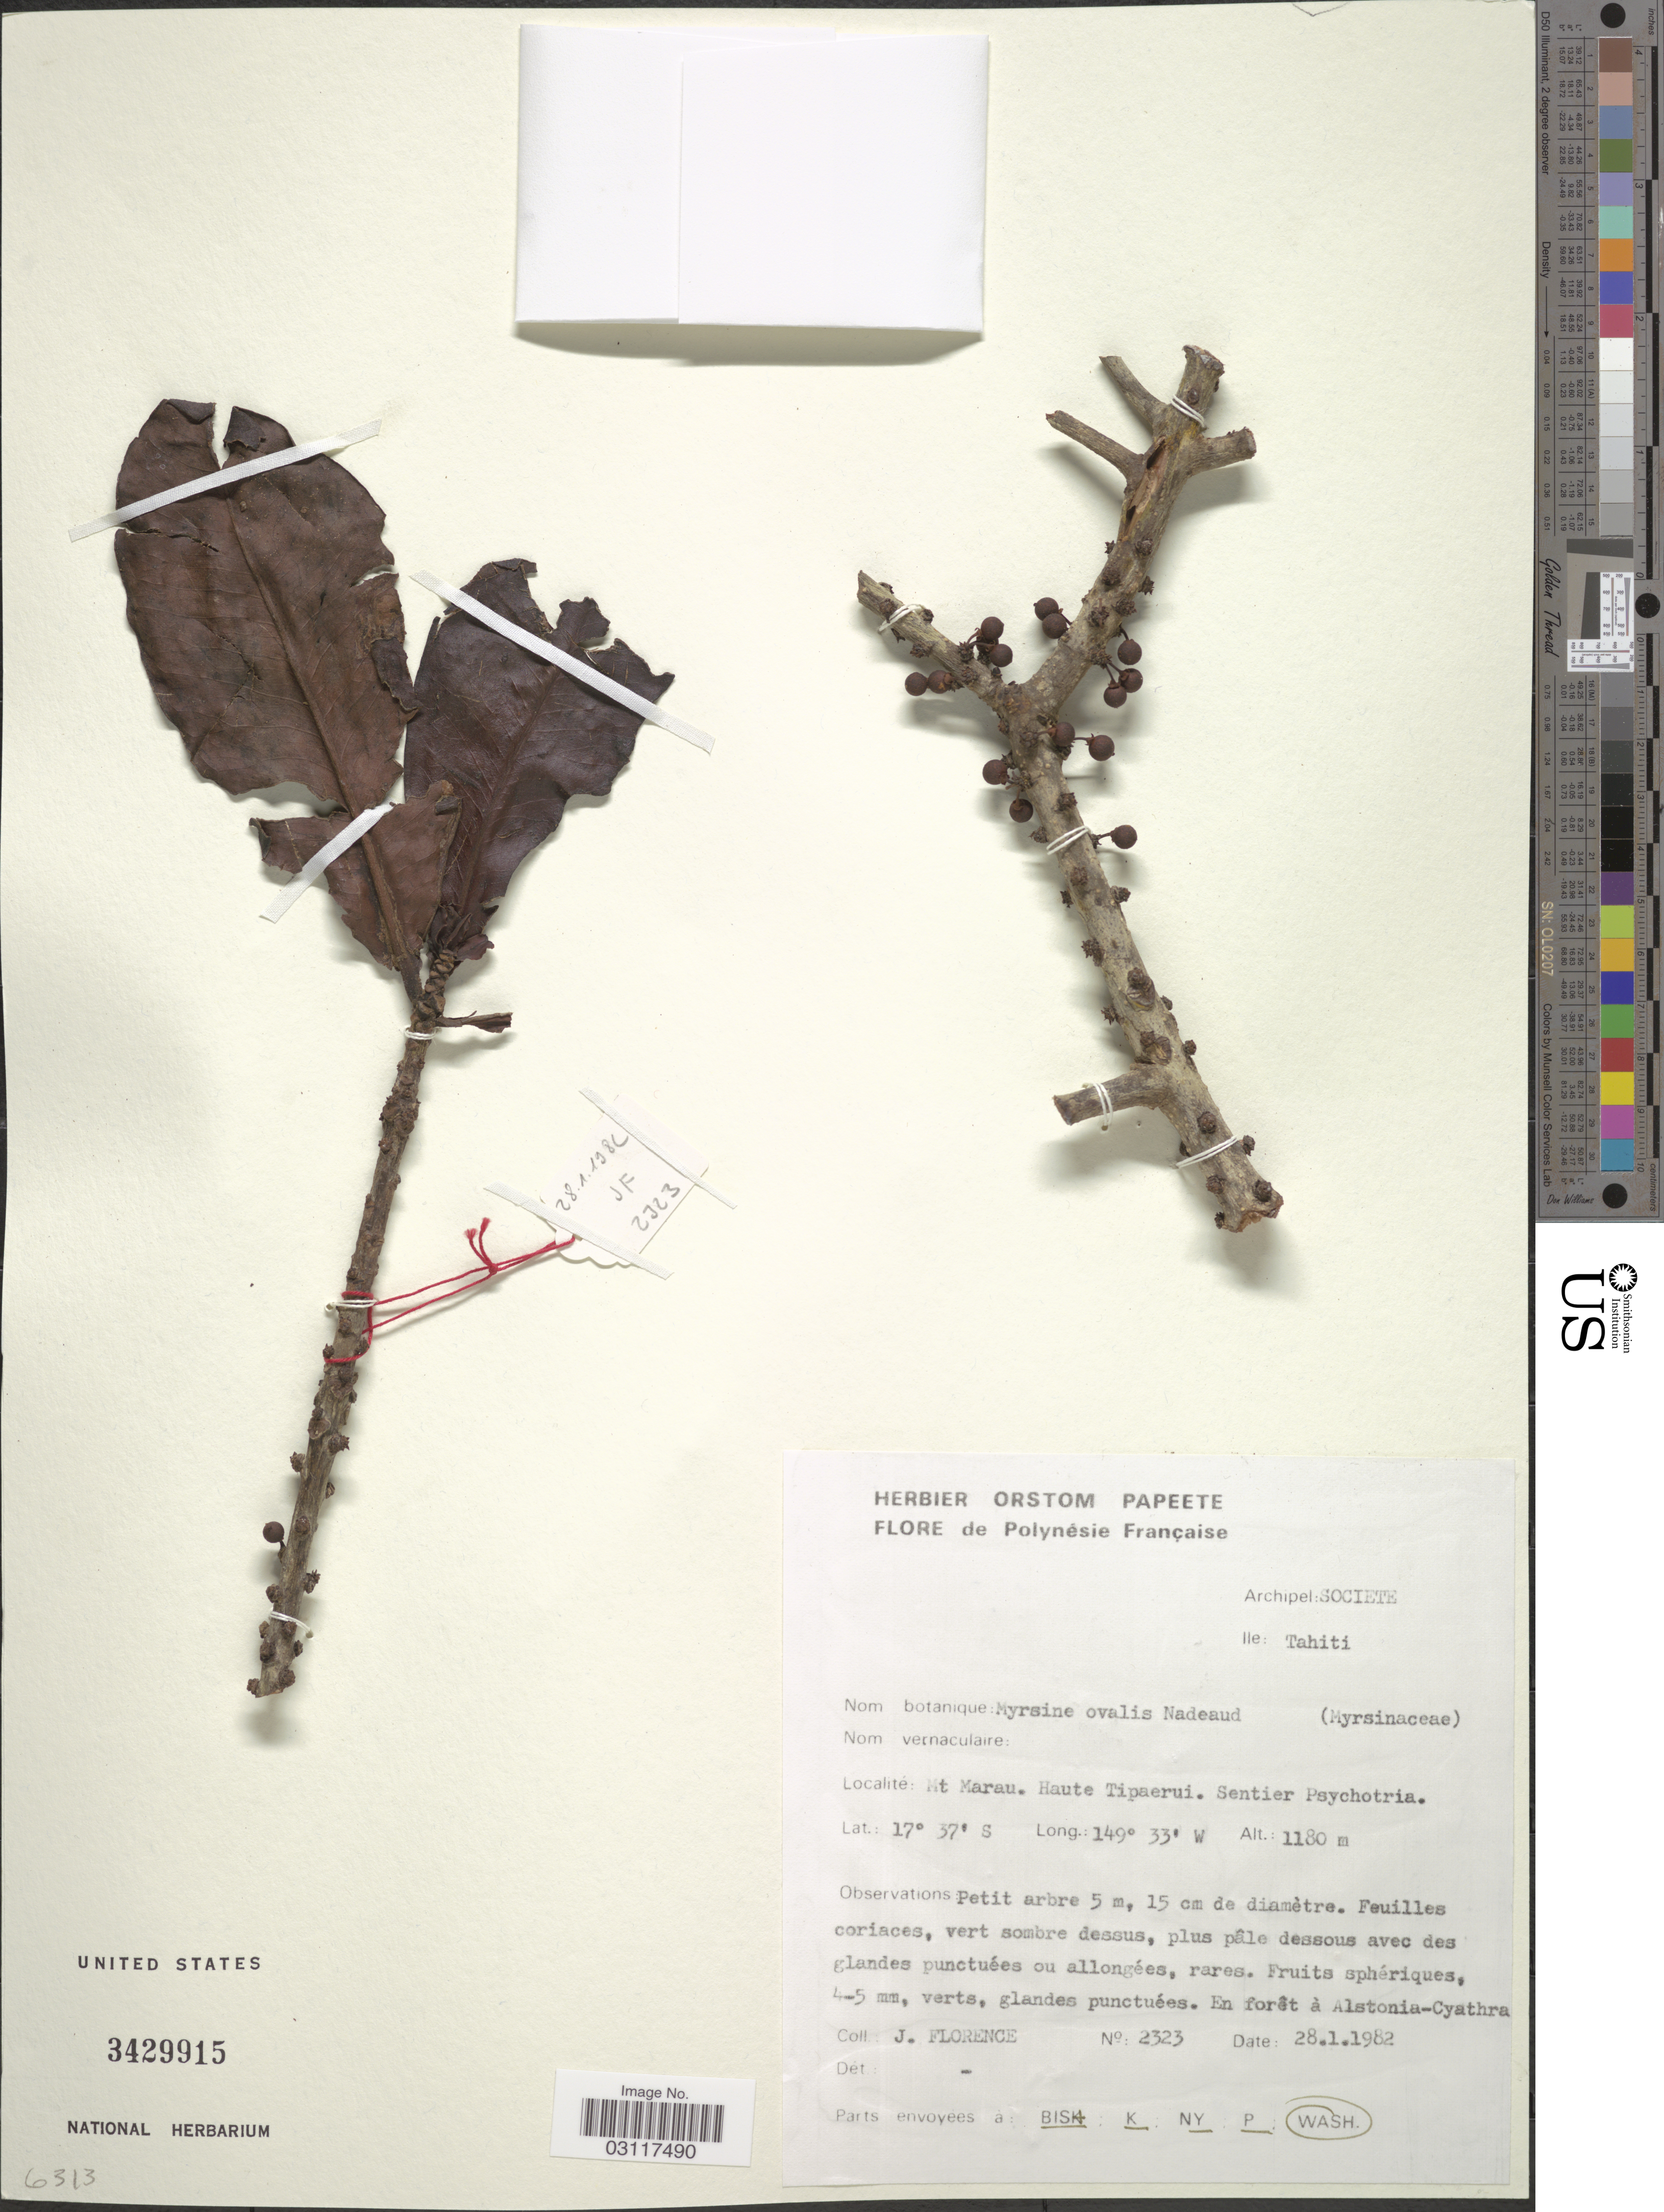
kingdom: Plantae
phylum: Tracheophyta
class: Magnoliopsida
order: Ericales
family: Primulaceae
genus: Myrsine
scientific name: Myrsine ovalis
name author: Nadeaud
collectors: J. Florence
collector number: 2323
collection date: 1982-01-28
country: French Polynesia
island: Tahiti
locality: Archipel: Societe, Ile: Tahiti, Mt. Marau, Haute Tipaerui, Sentier Psychotria.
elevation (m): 1180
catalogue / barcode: US 3429915